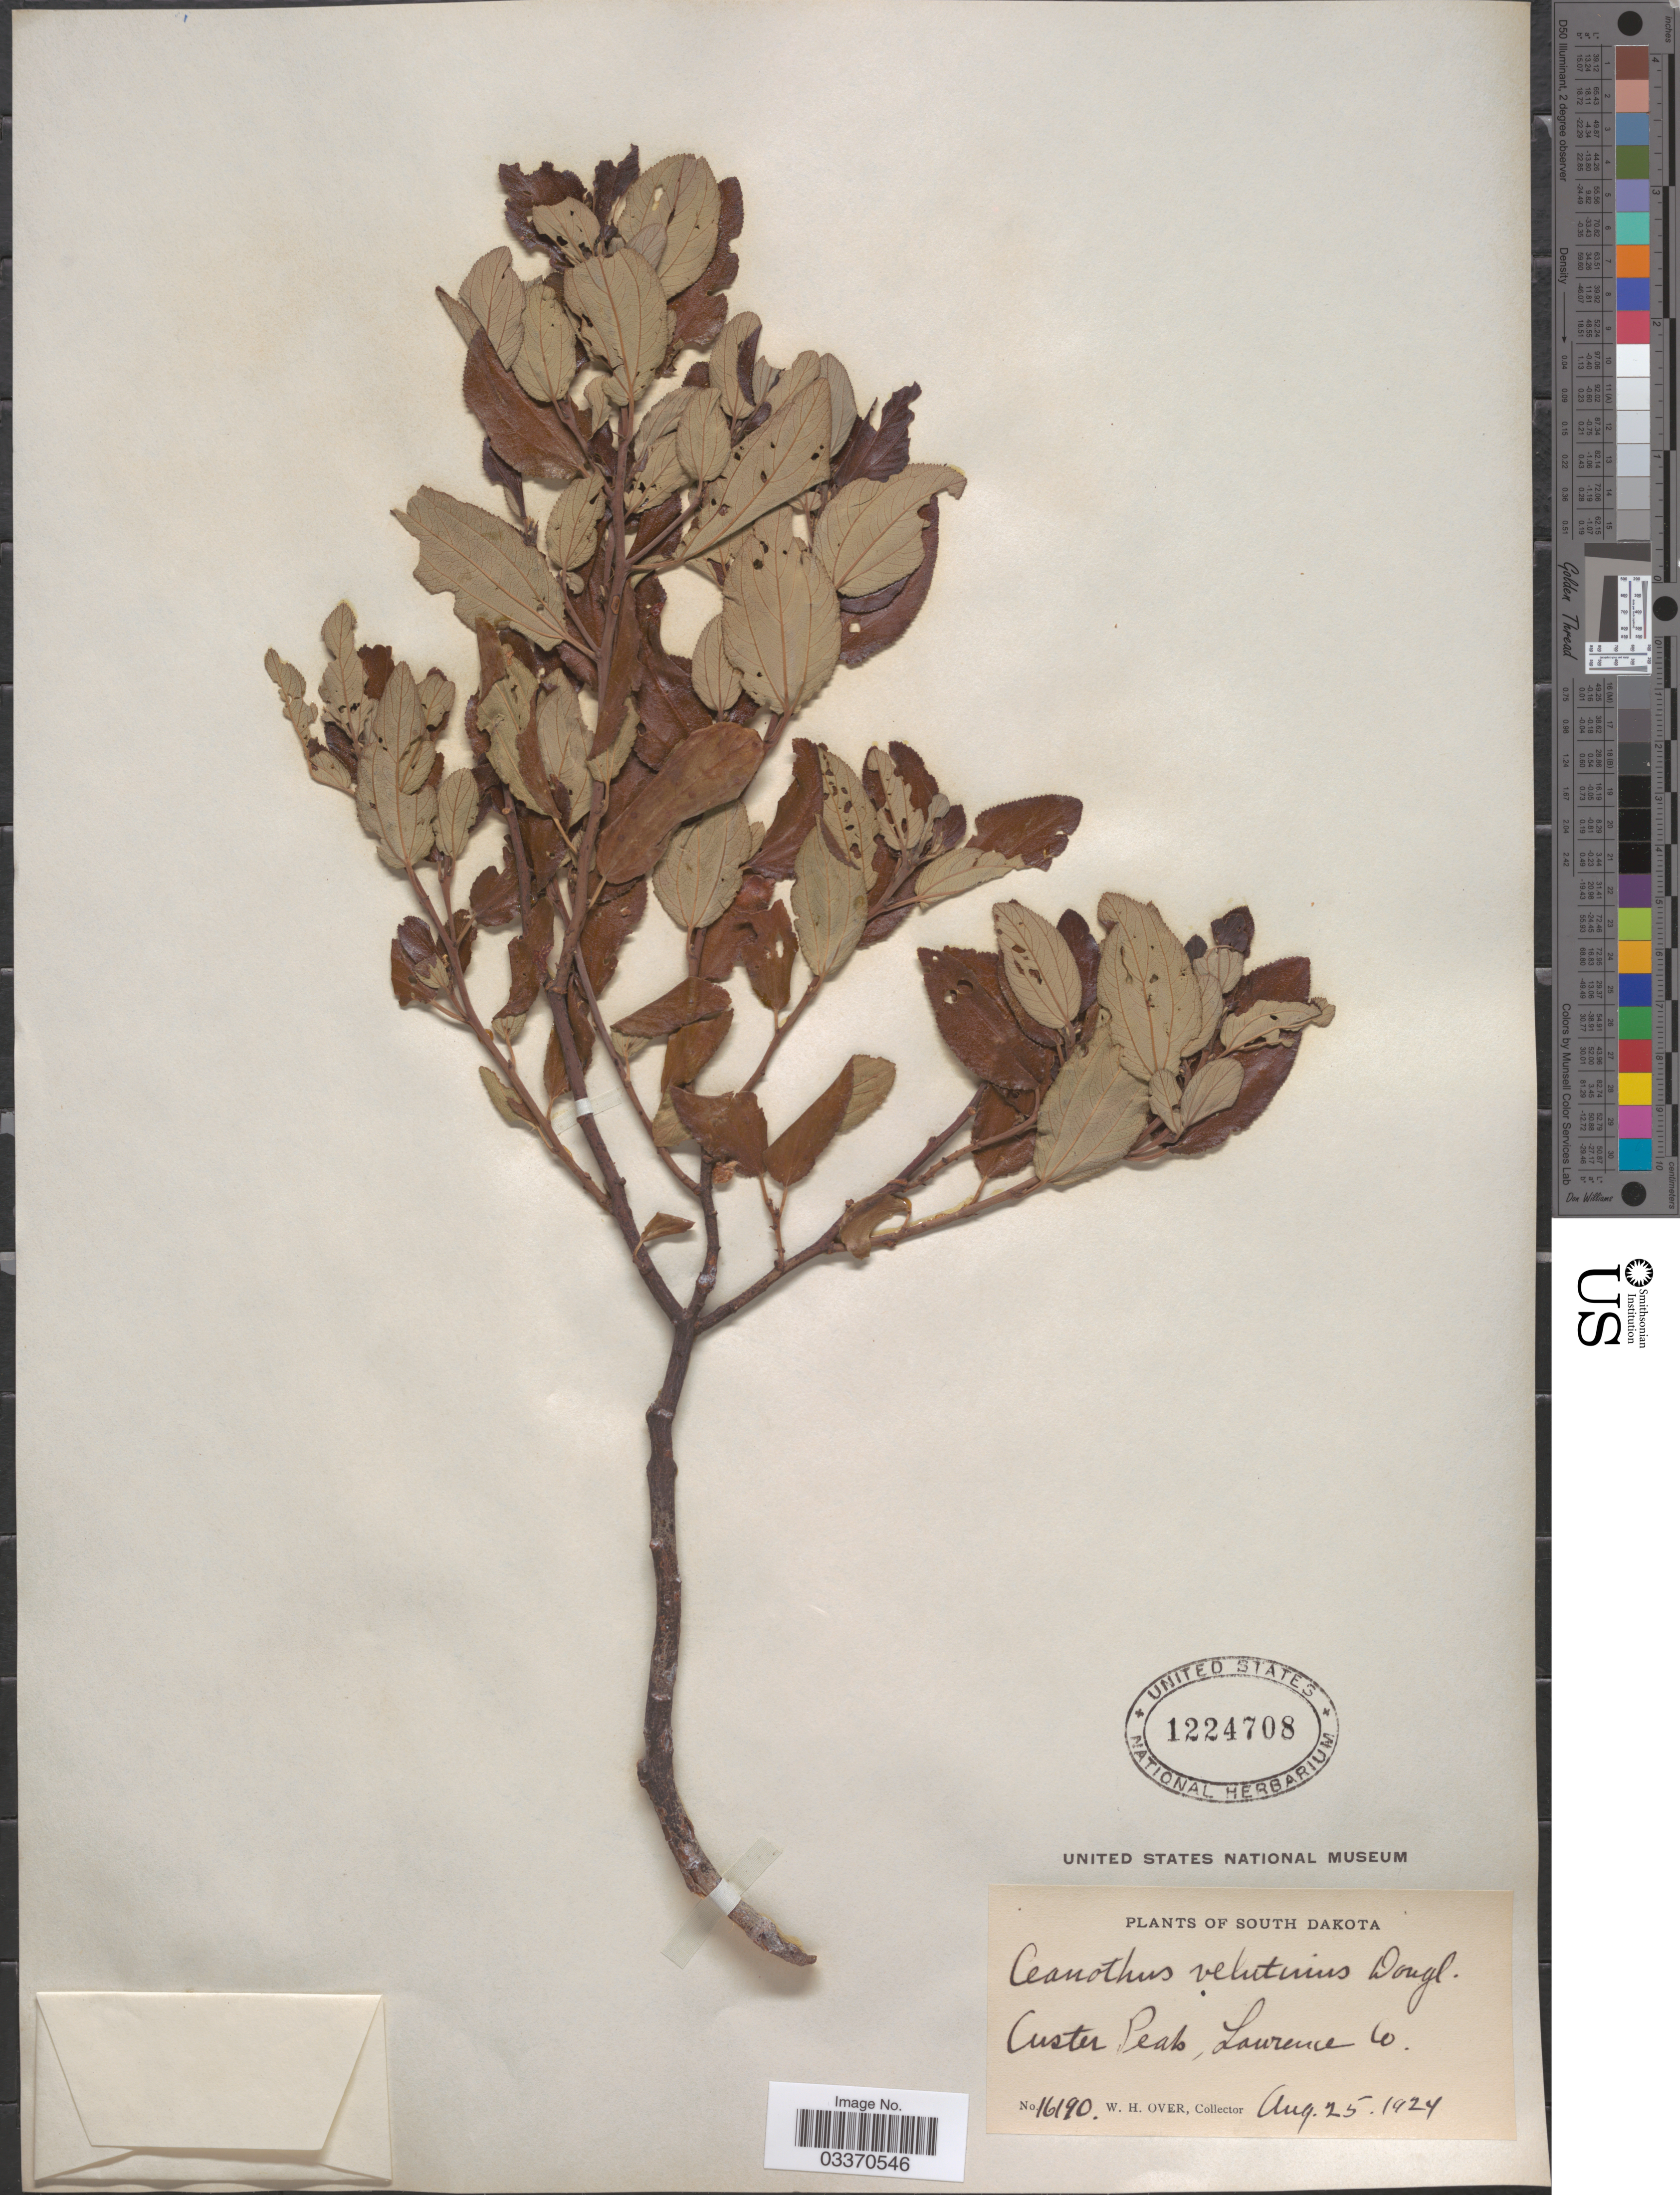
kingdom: Plantae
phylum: Tracheophyta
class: Magnoliopsida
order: Rosales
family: Rhamnaceae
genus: Ceanothus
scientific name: Ceanothus velutinus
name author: Douglas ex Hook.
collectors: W. Over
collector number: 16190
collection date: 1924-08-25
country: United States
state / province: South Dakota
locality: Custer Peak, Laurence Co.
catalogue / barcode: US 1224708